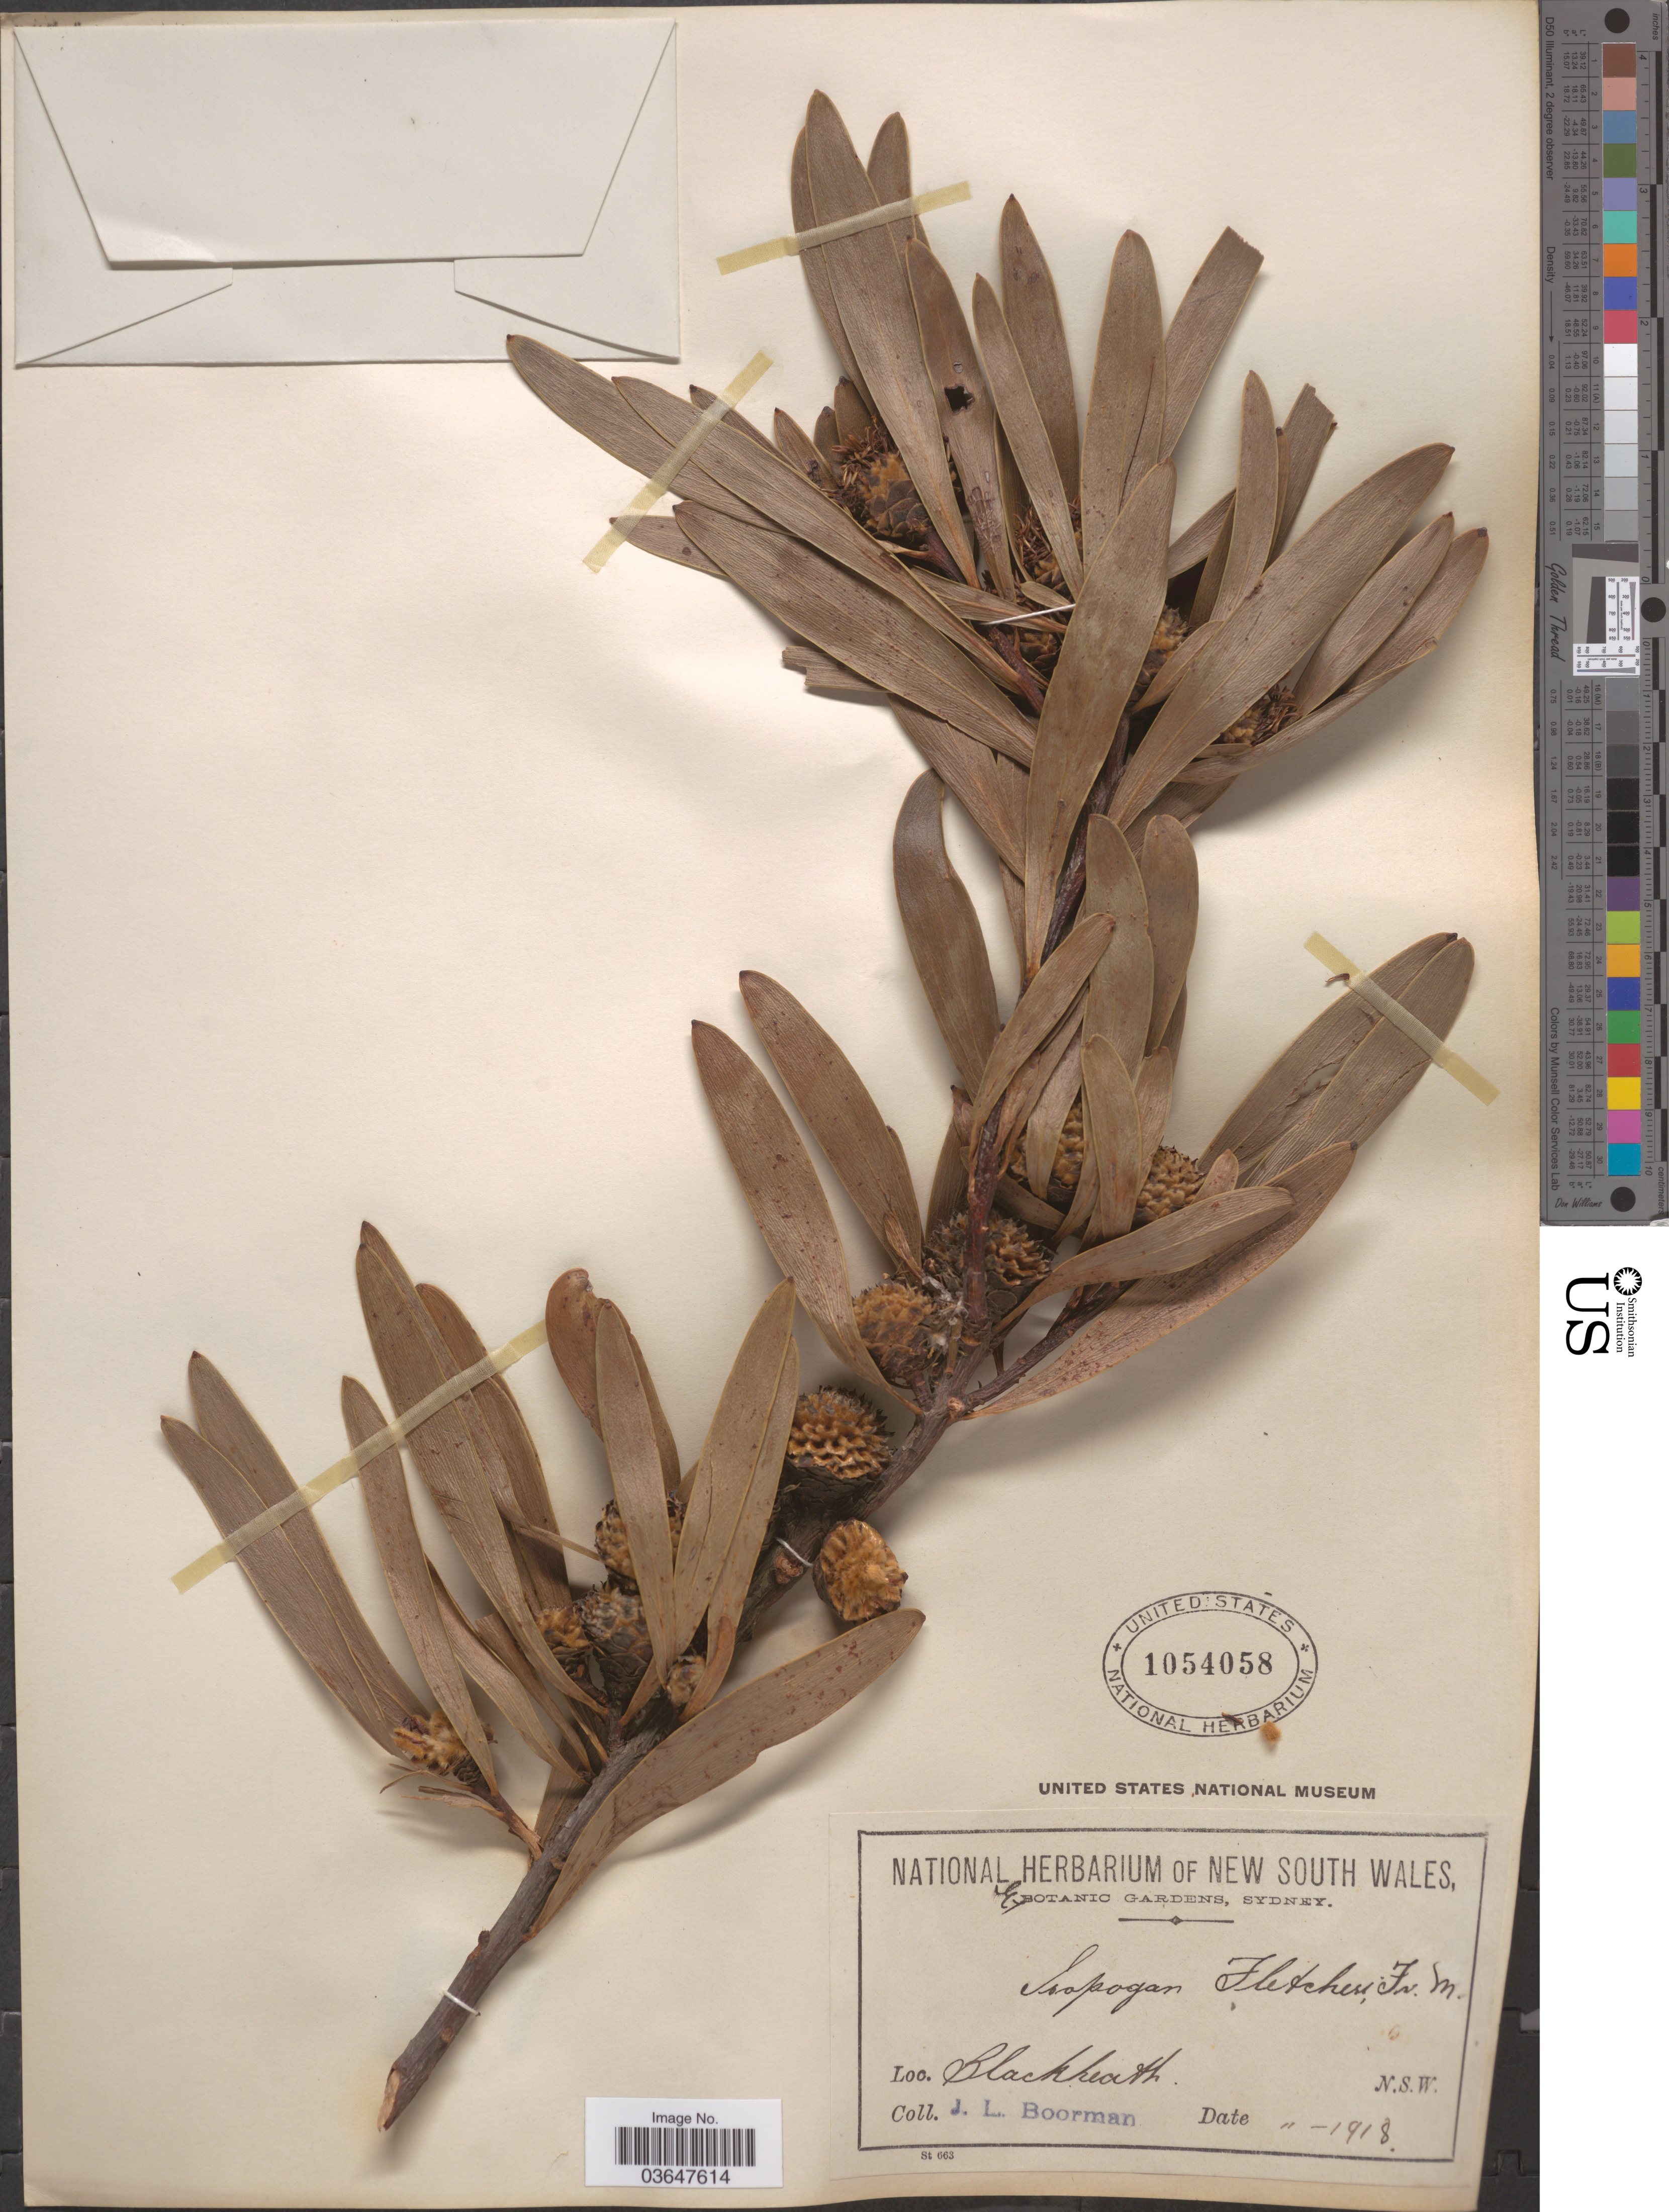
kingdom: Plantae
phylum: Tracheophyta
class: Magnoliopsida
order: Proteales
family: Proteaceae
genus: Isopogon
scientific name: Isopogon fletcheri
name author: F. Muell.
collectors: J. Boorman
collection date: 1918-11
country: Australia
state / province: New South Wales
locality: Blackheath. N.S.W.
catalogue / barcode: US 1054058